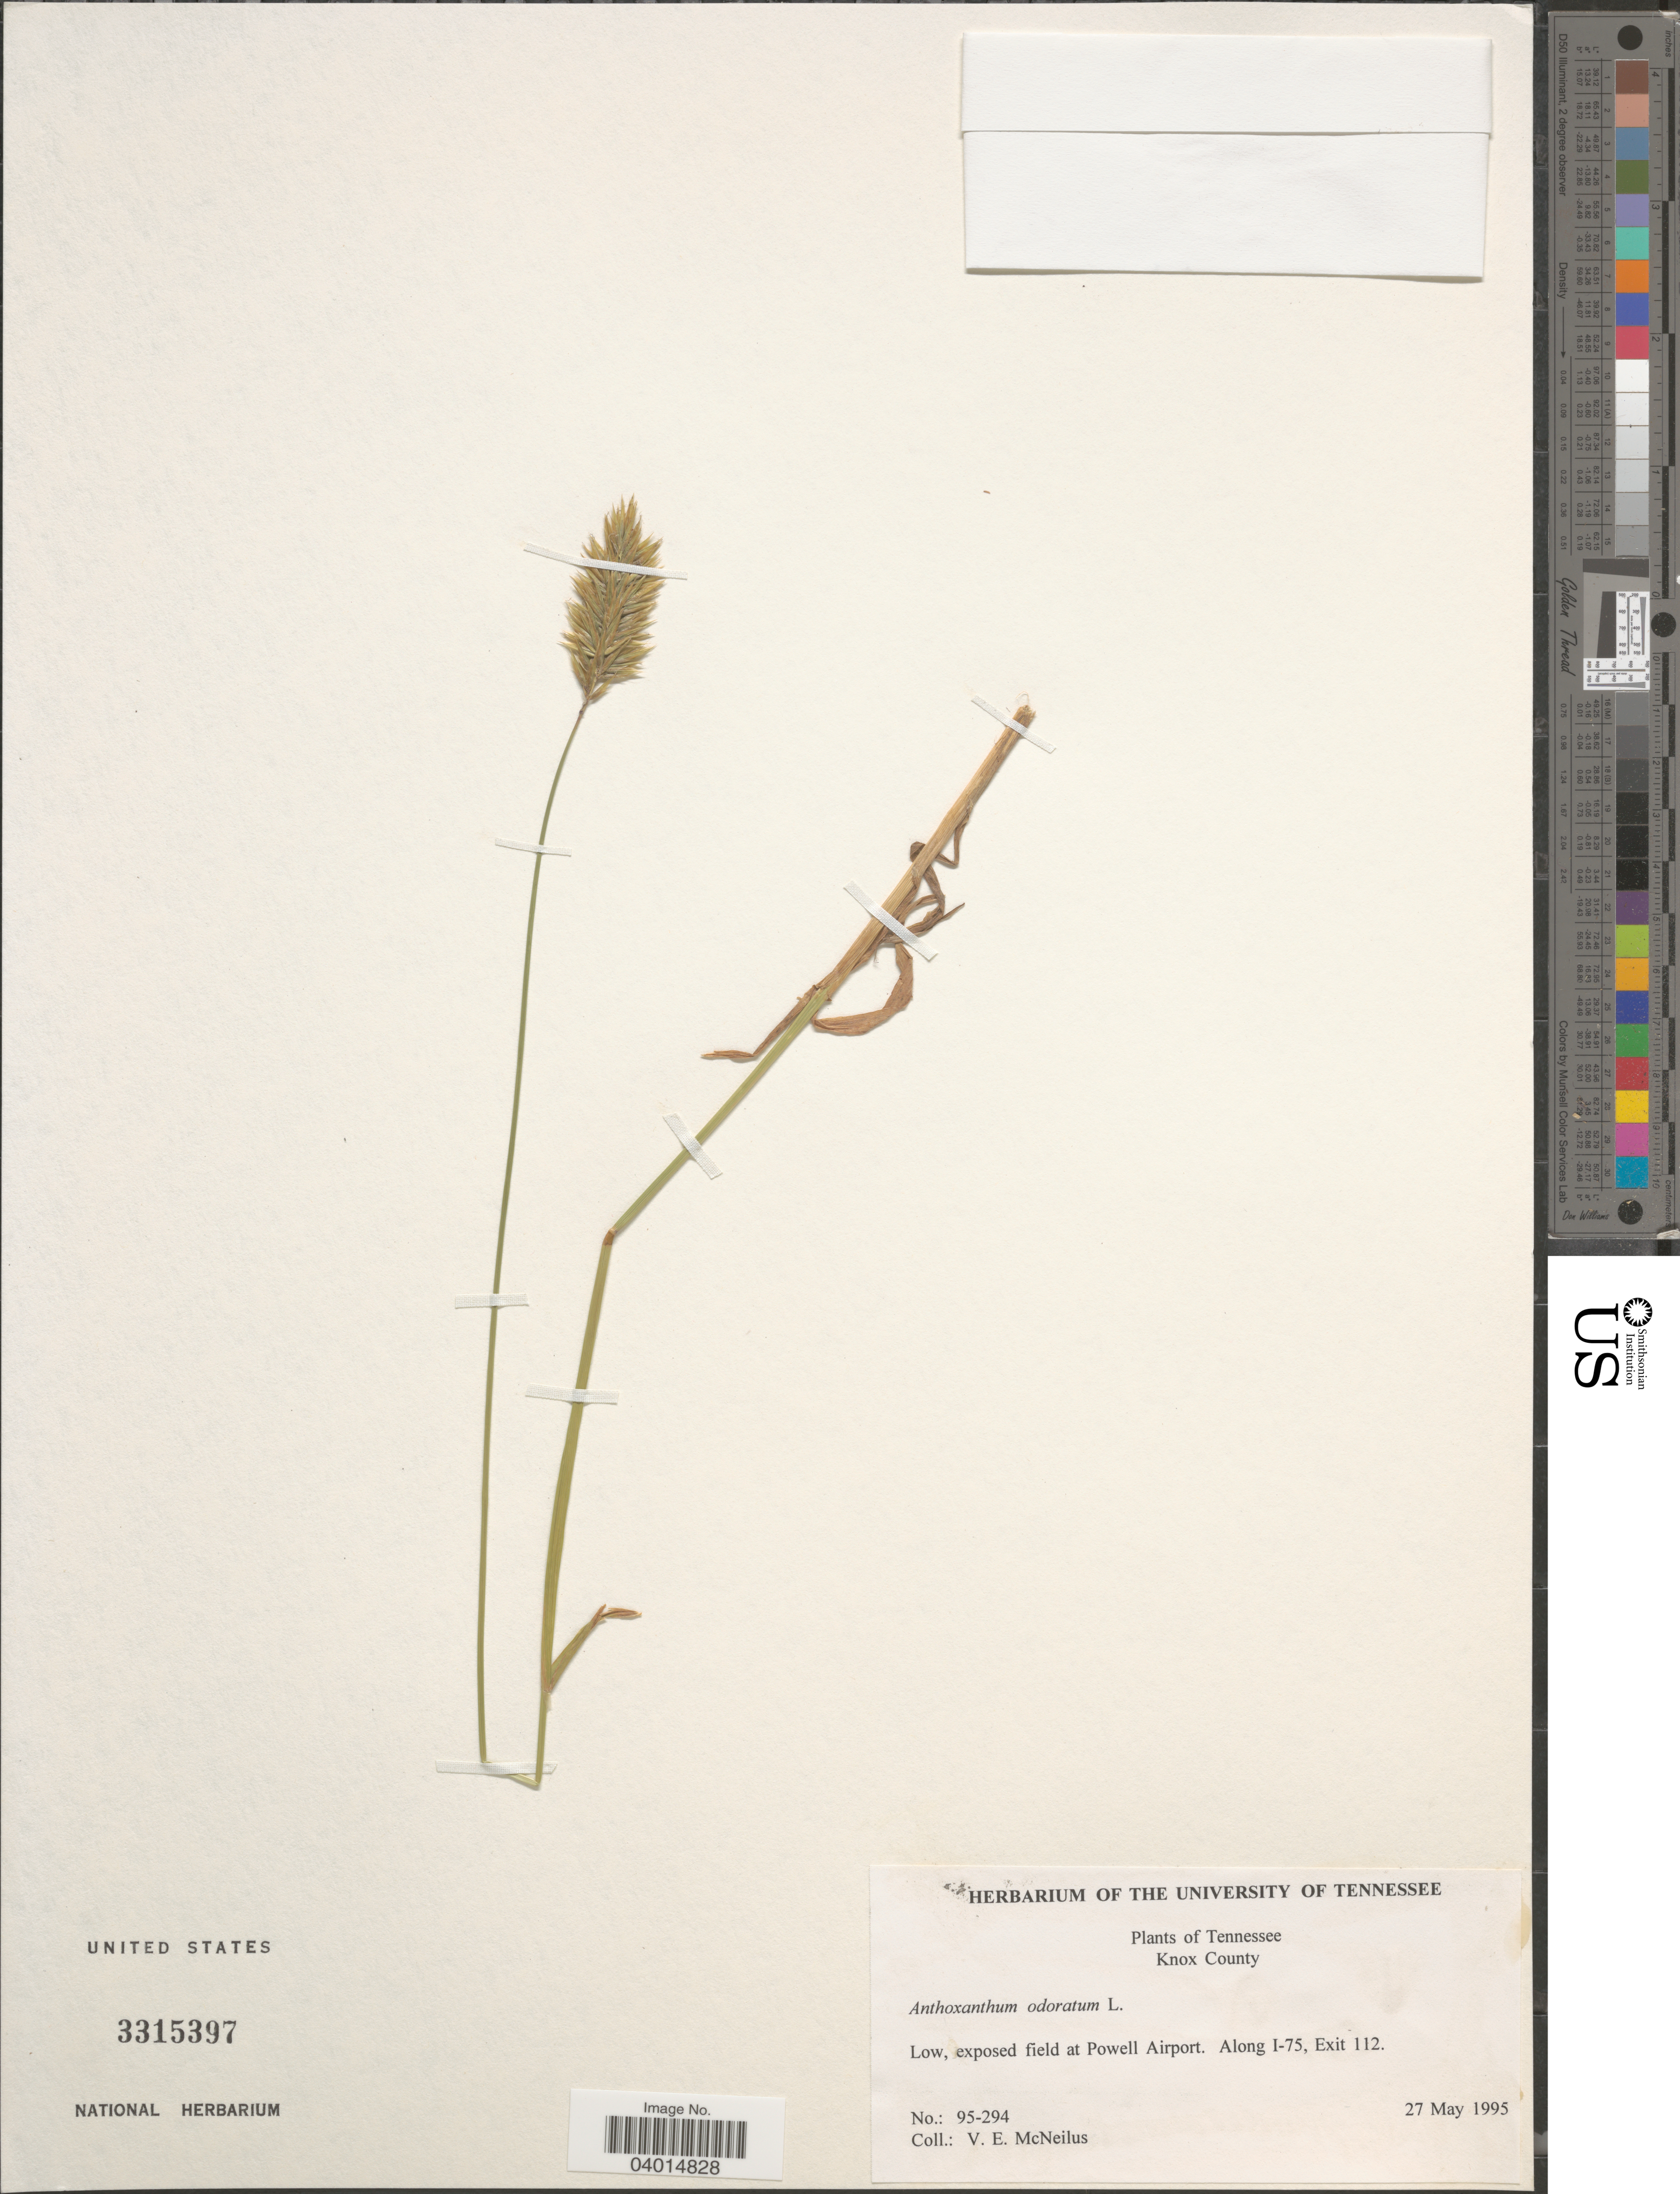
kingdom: Plantae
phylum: Tracheophyta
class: Liliopsida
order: Poales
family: Poaceae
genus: Anthoxanthum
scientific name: Anthoxanthum odoratum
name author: L.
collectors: V. Mcneilus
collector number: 95-294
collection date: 1995-05-27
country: United States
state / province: Tennessee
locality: Knox County. Low, exposed field at Powell Airport. Along I-75, Exit 112.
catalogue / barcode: US 3315397